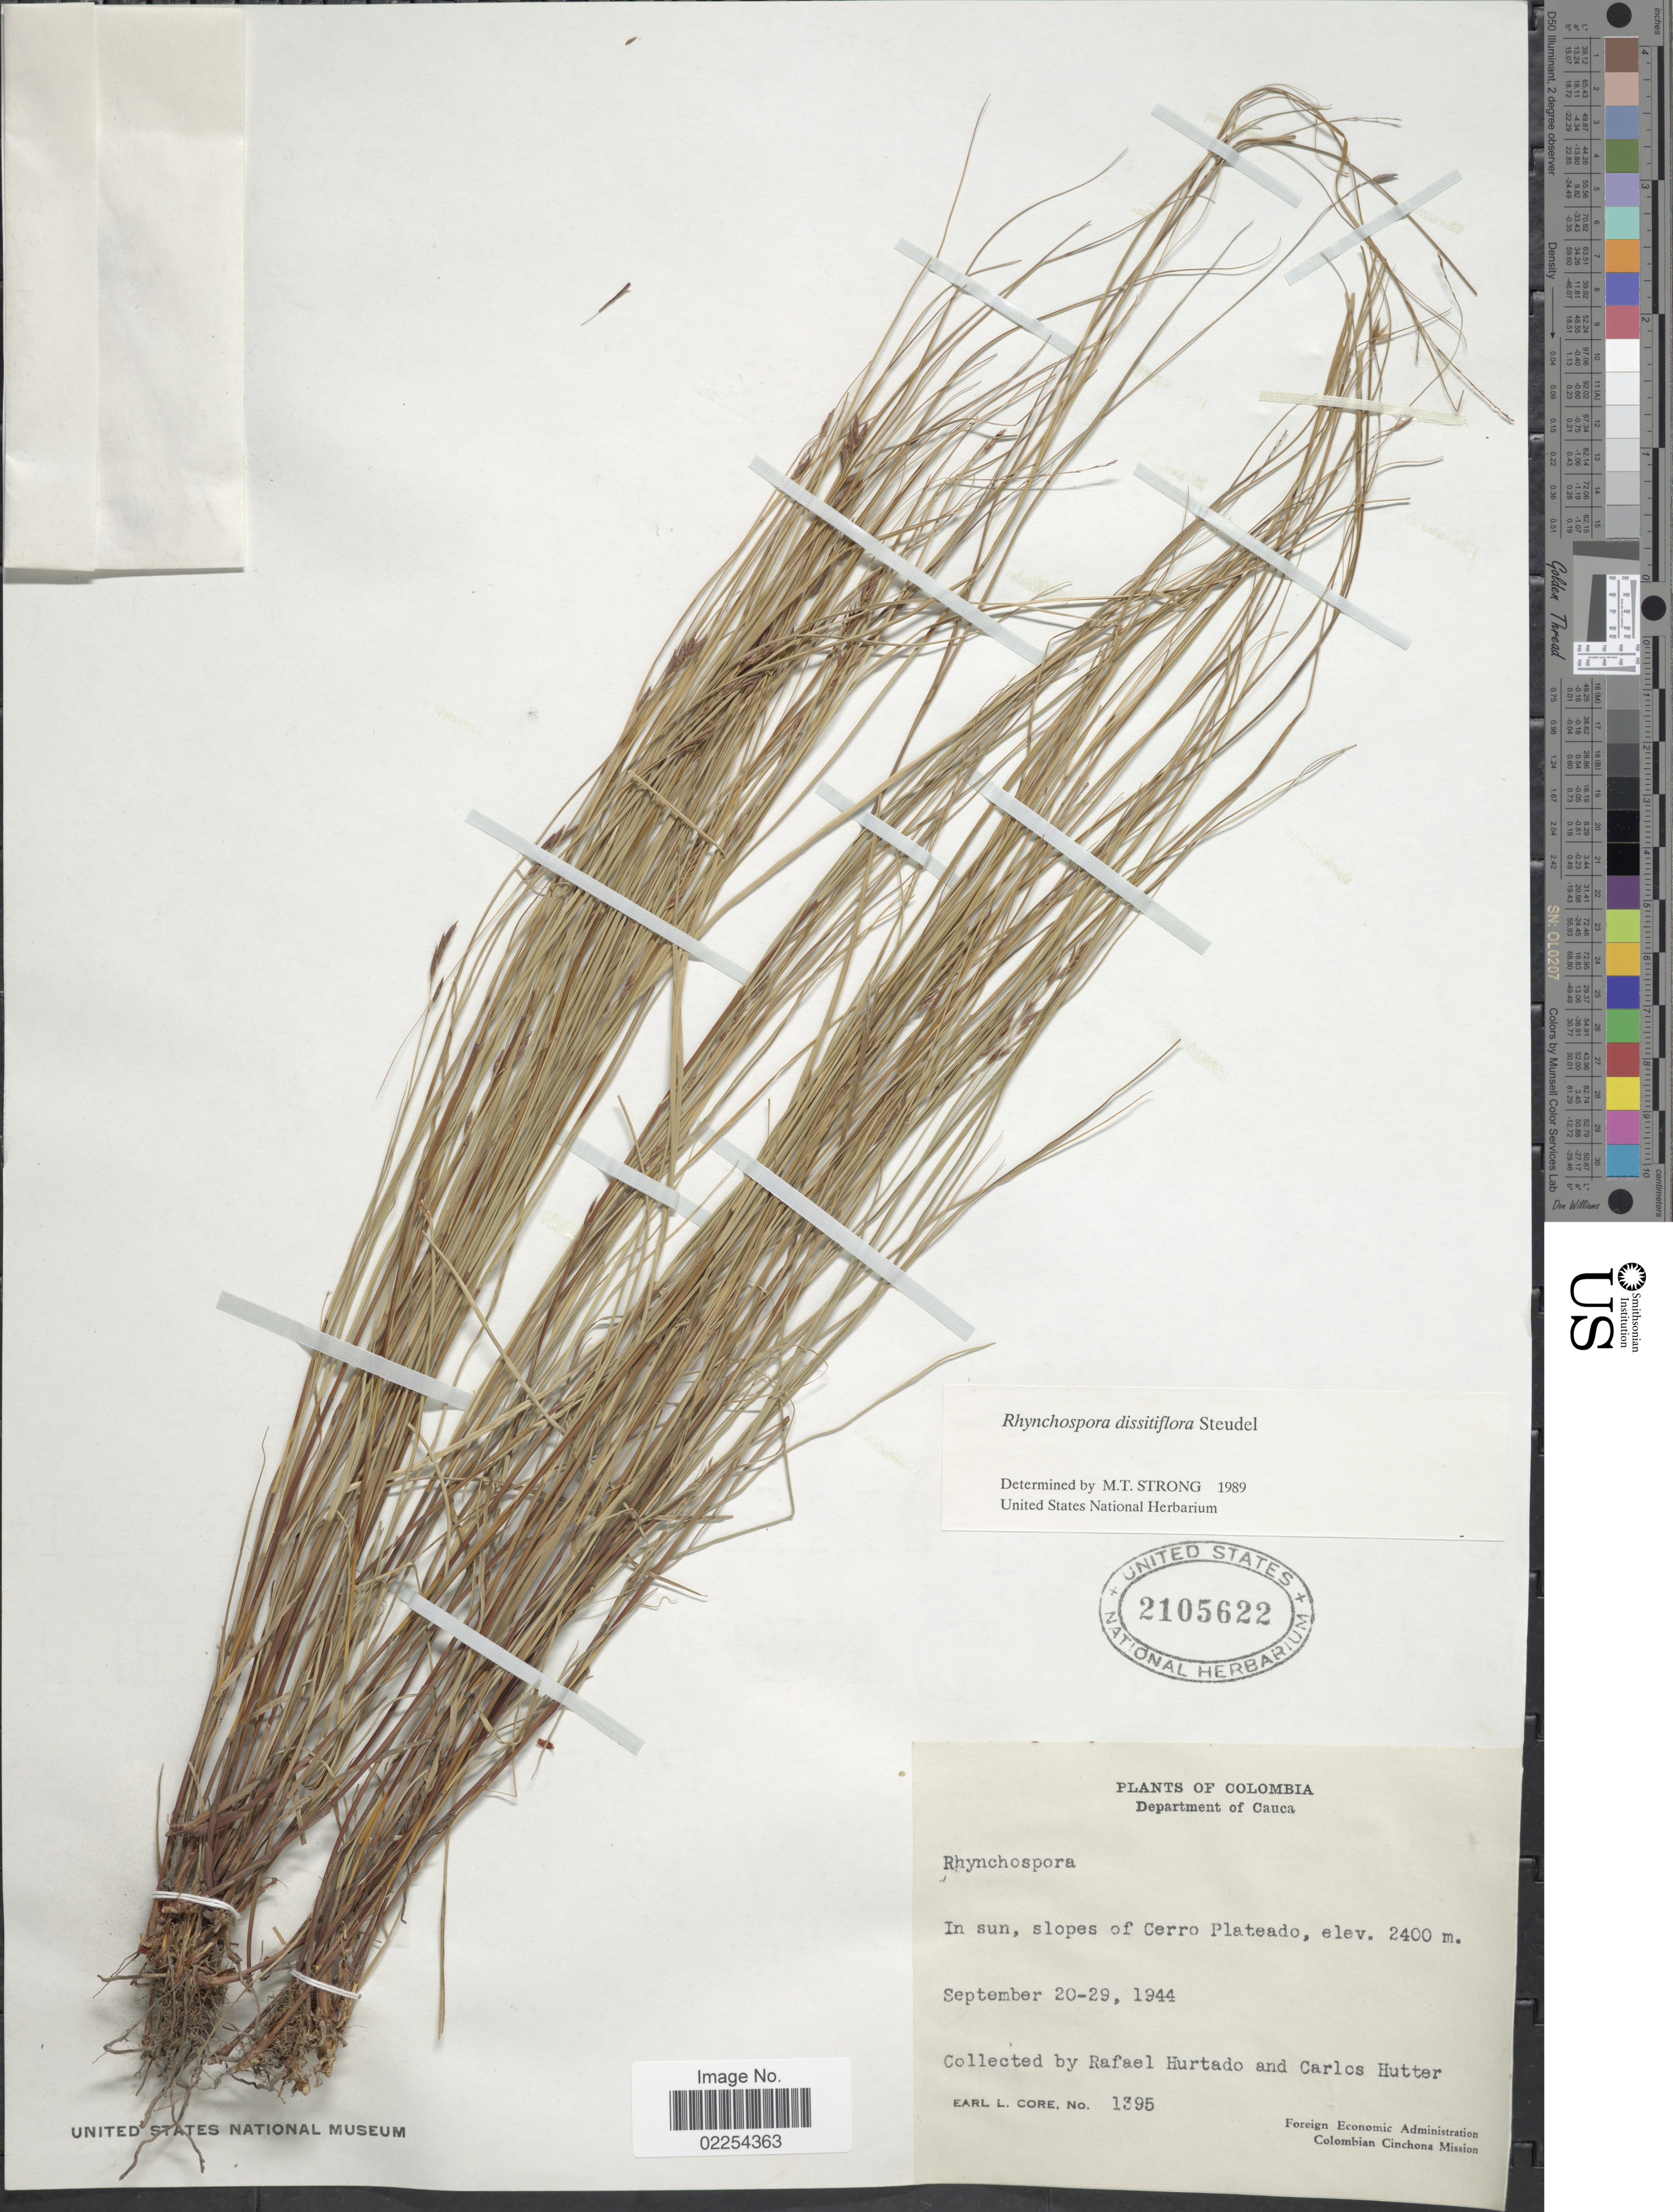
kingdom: Plantae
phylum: Tracheophyta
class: Liliopsida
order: Poales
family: Cyperaceae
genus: Rhynchospora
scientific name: Rhynchospora dissitiflora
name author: Steud. ex Boeckeler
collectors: E. L. Core, R. Hurtado & C. Hutter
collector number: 1395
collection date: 1944-09-20/1944-09-29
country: Colombia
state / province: Cauca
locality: Department of Cauca, In sun, slopes of Cerro Plateado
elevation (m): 2400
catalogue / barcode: US 2105622